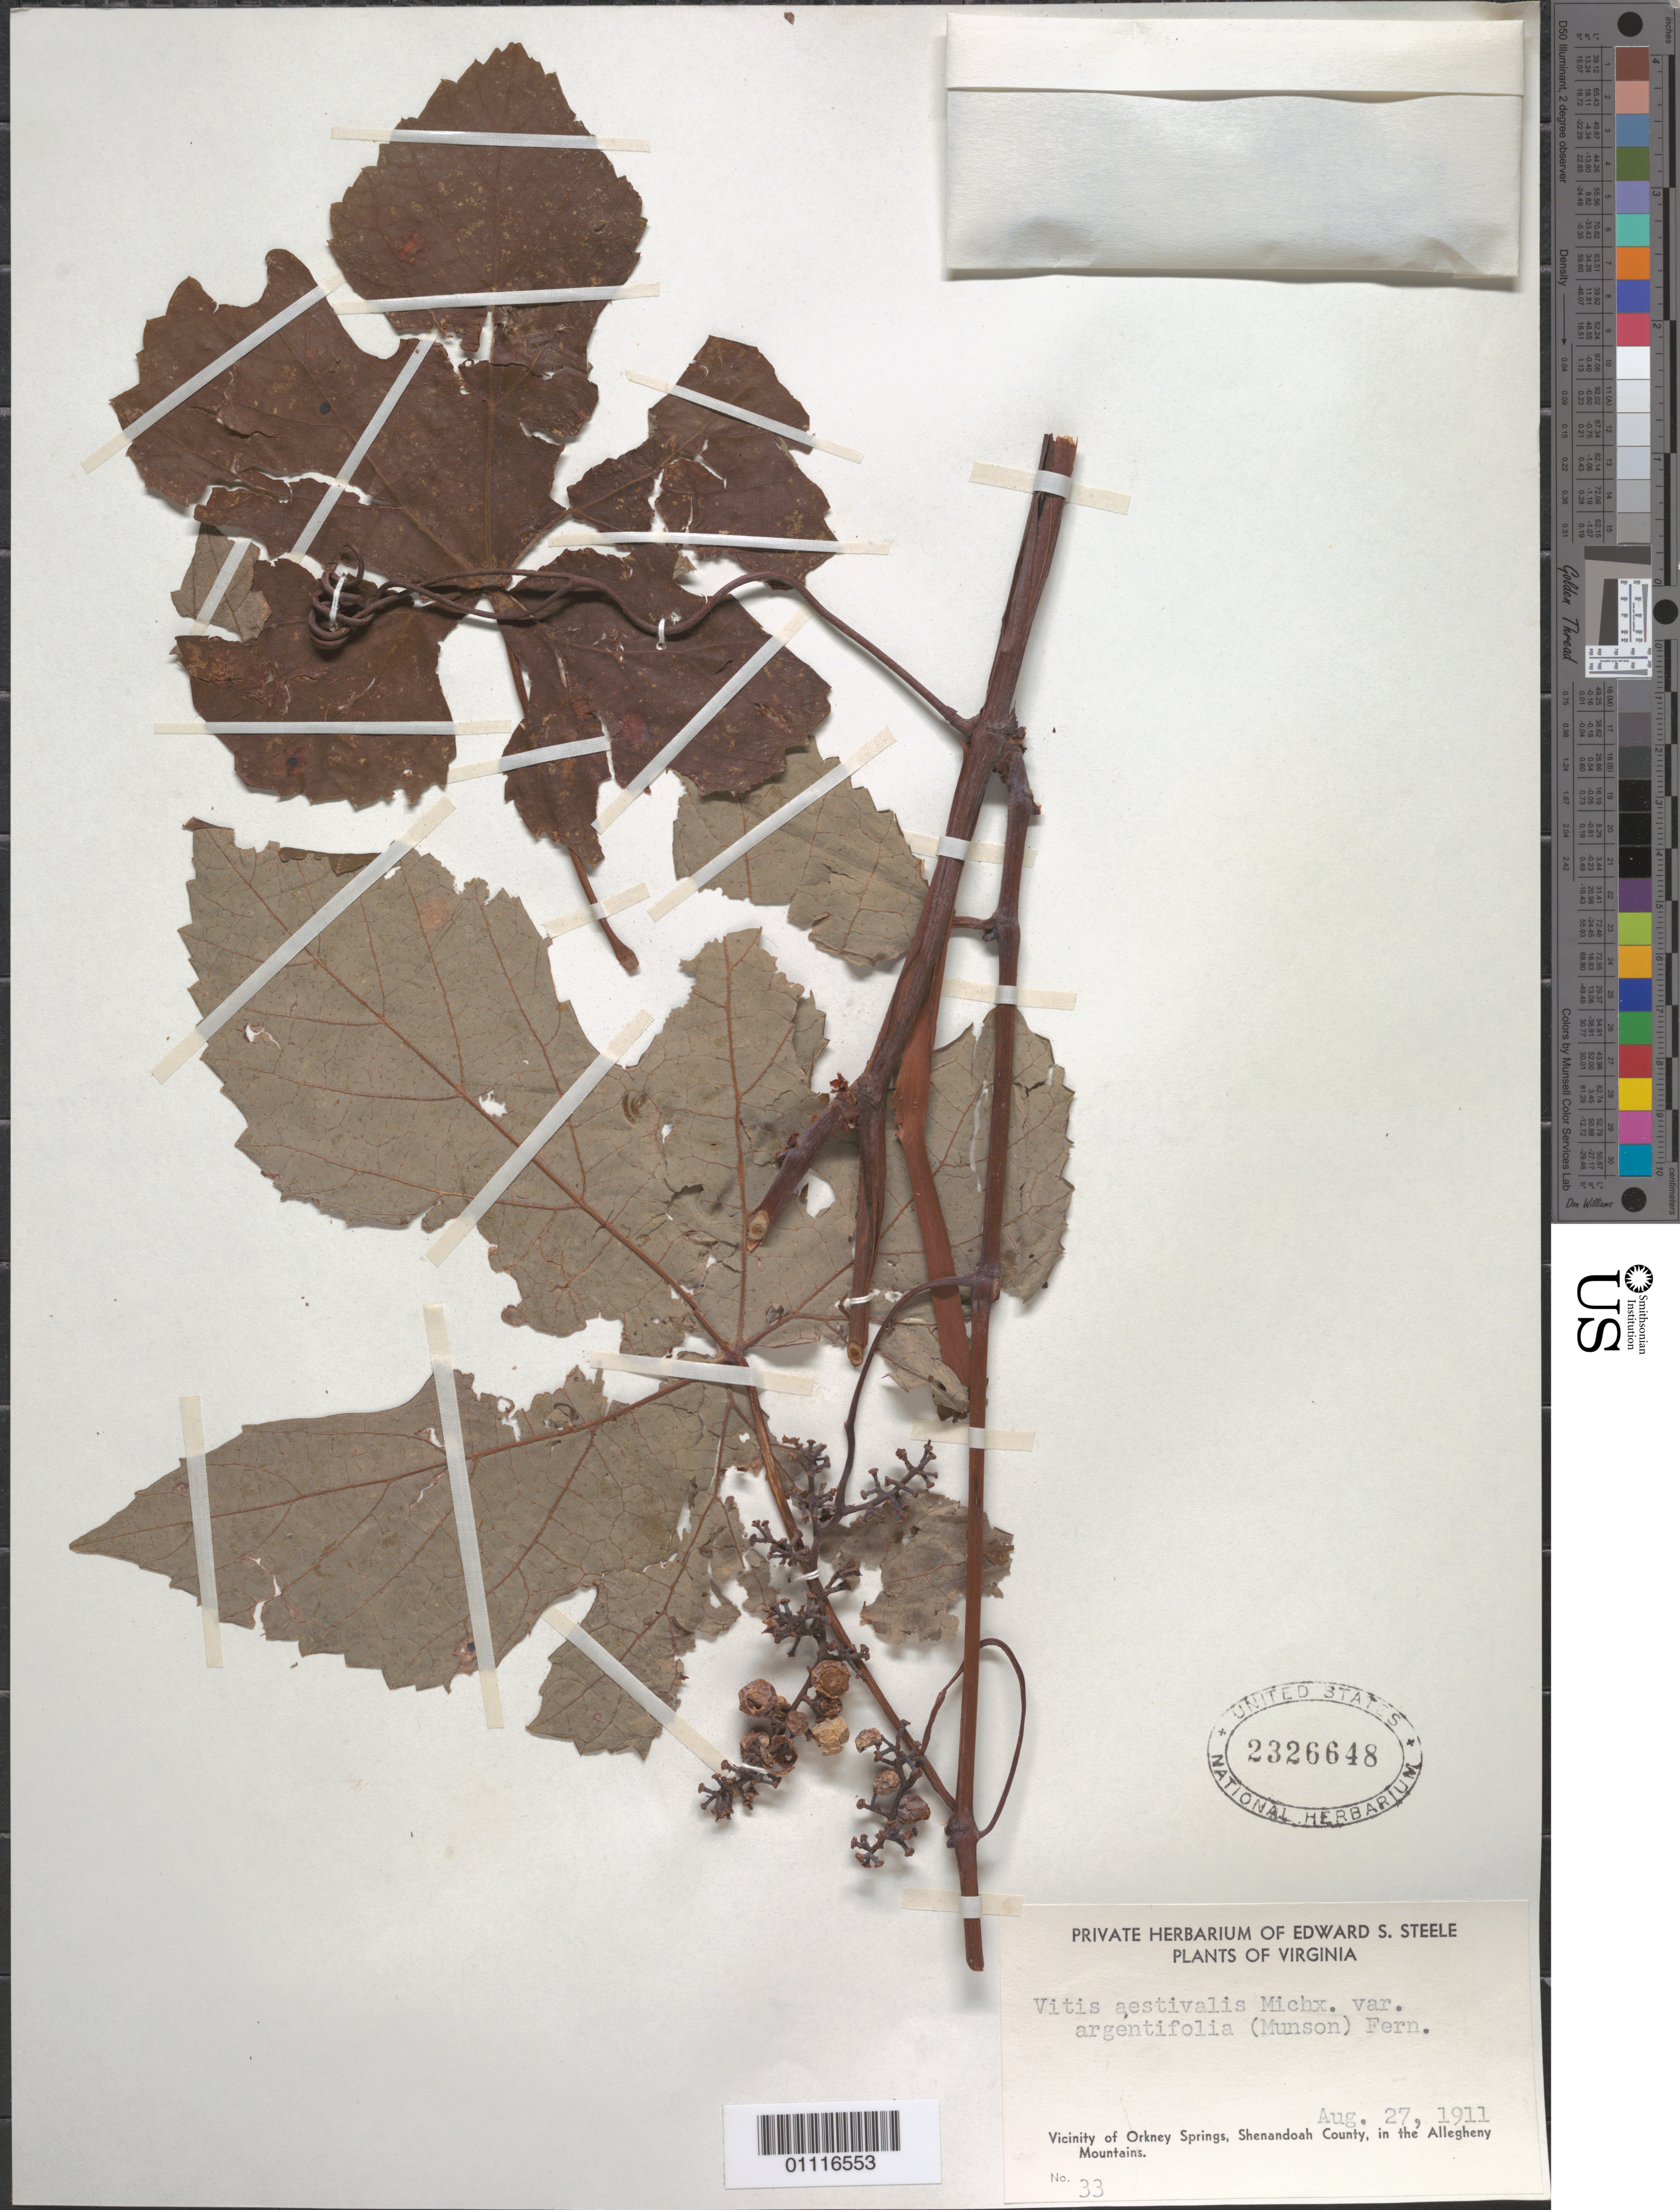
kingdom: Plantae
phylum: Tracheophyta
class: Magnoliopsida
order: Vitales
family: Vitaceae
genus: Vitis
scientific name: Vitis aestivalis var. argentifolia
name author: Michx.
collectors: E. Steele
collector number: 33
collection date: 1911-08-27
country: United States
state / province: Virginia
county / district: Shenandoah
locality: Vicinity of Orkney Springs, in the Allegheny Mountains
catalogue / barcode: US 2326648